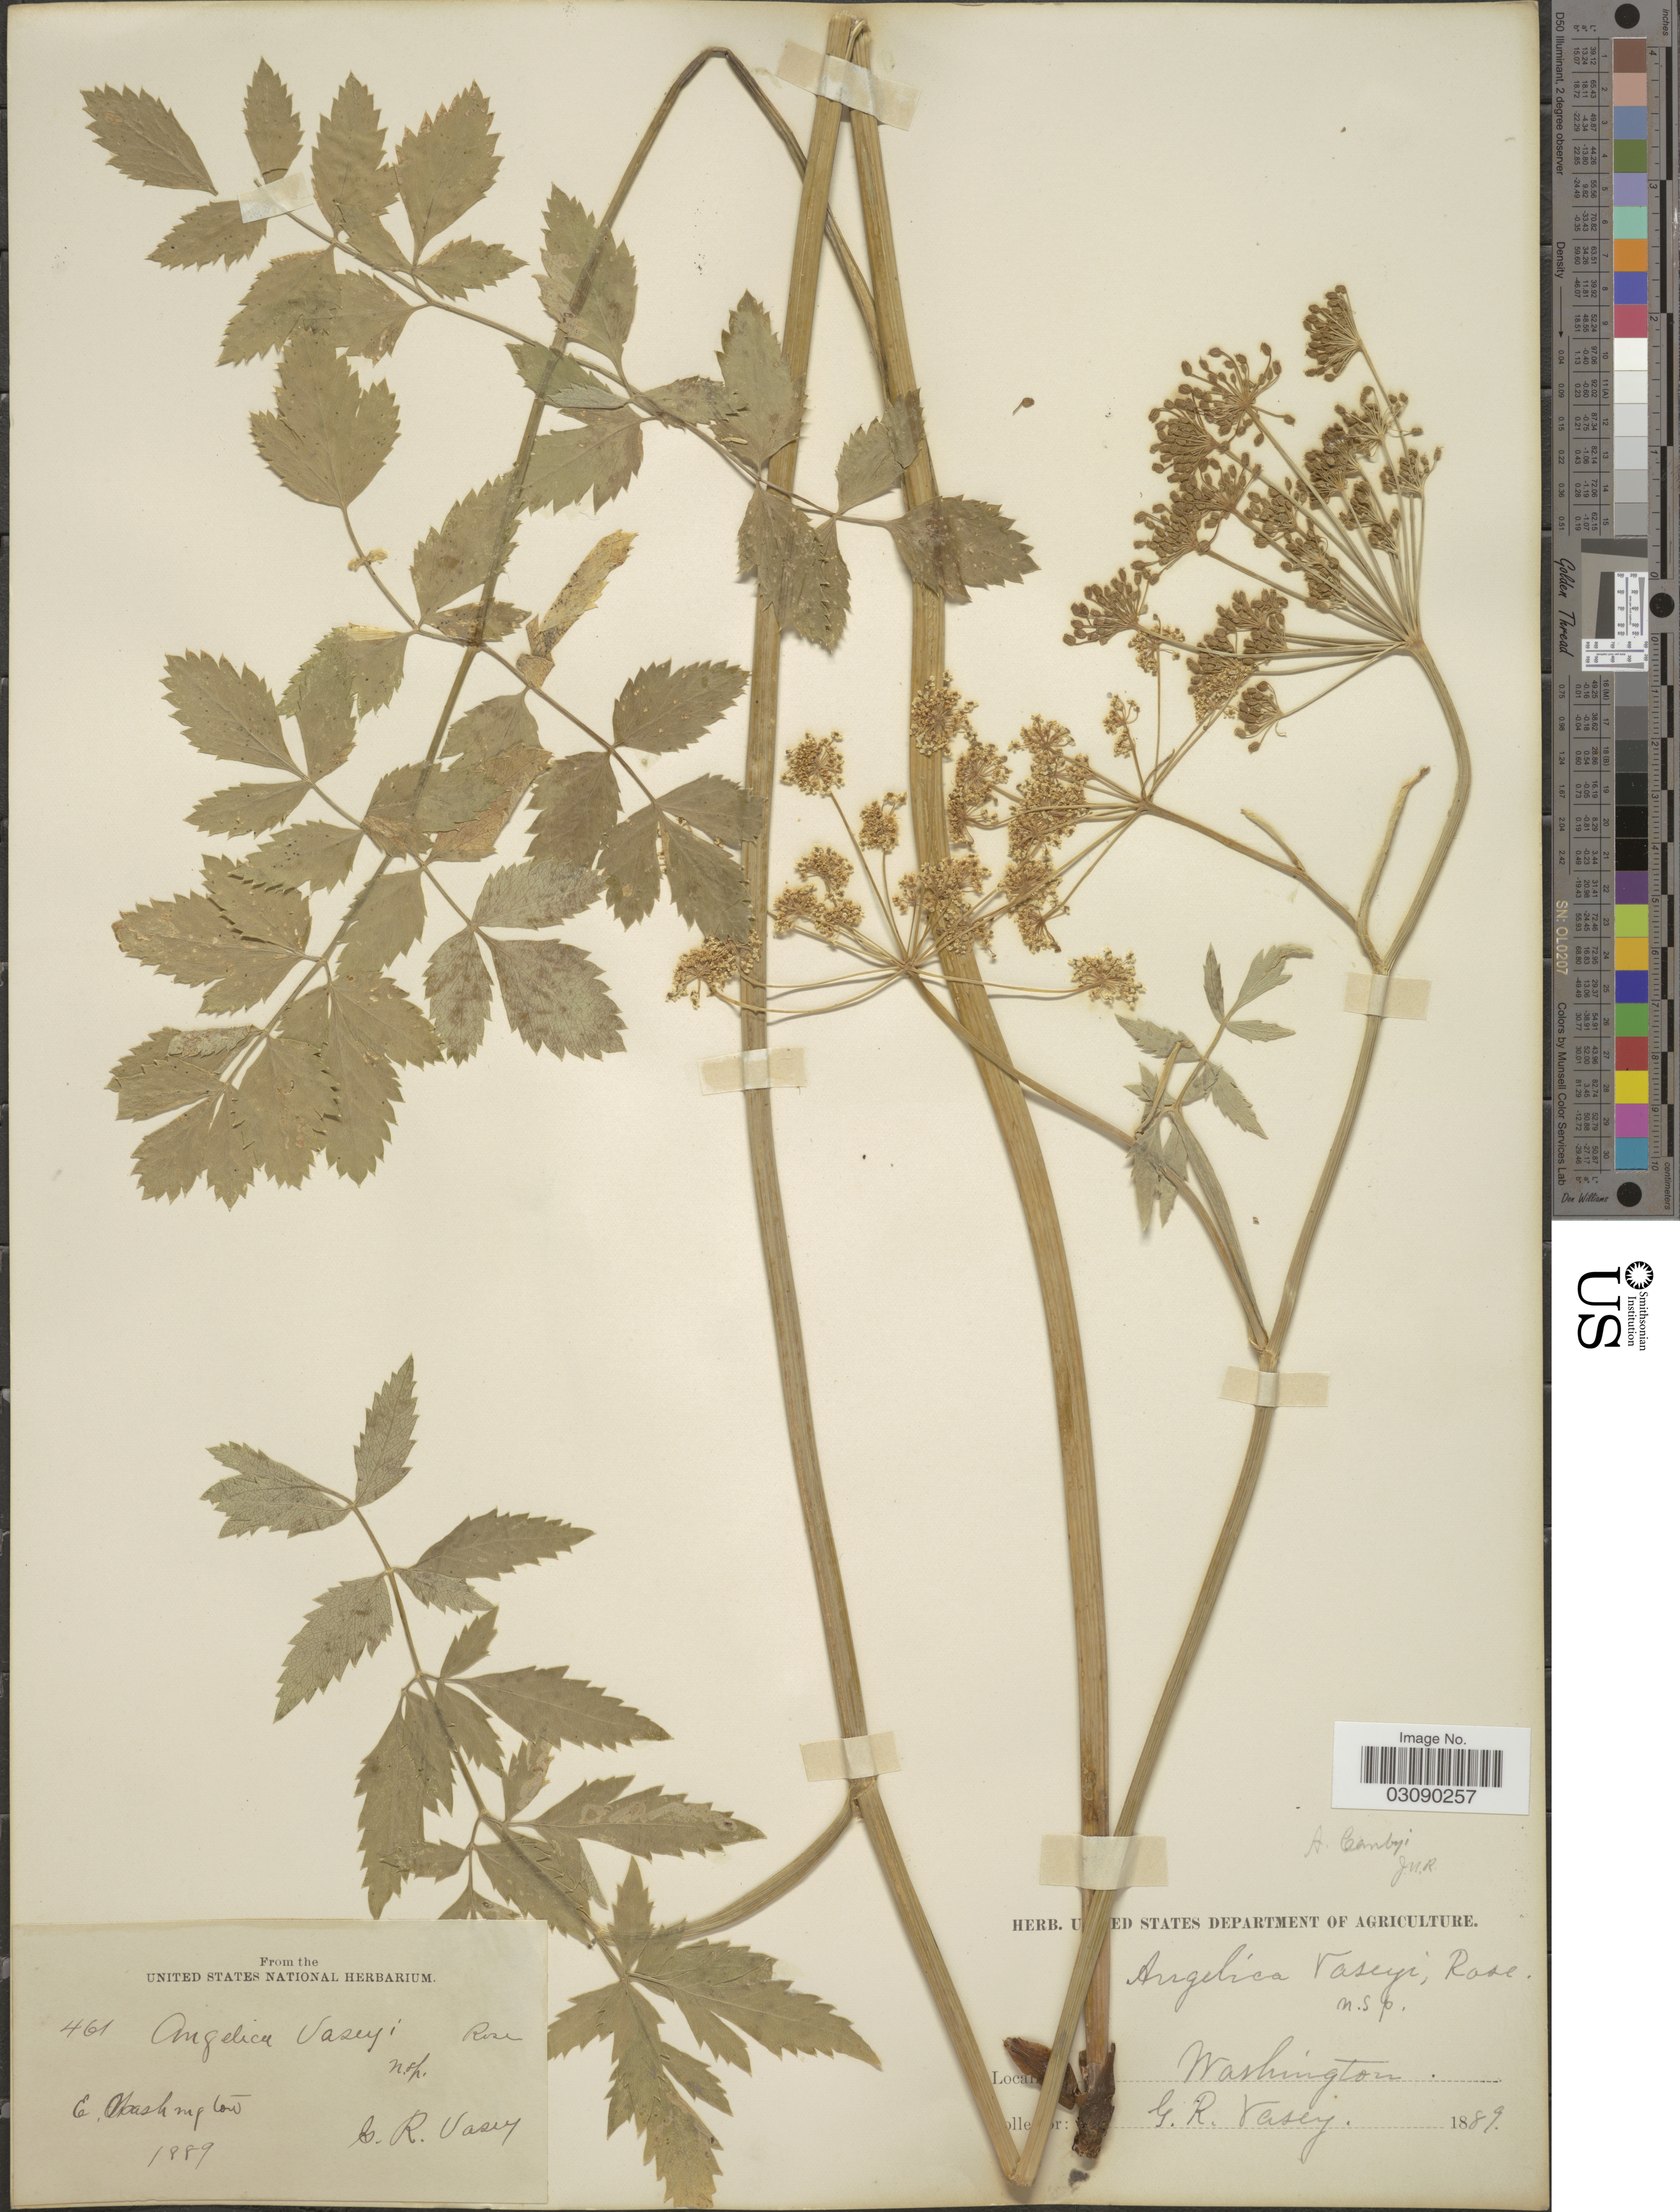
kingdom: Plantae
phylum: Tracheophyta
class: Magnoliopsida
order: Apiales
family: Apiaceae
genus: Angelica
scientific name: Angelica canbyi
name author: J.M. Coult. & Rose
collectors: G. R. Vasey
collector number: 461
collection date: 1889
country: United States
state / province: Washington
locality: E. Washington.